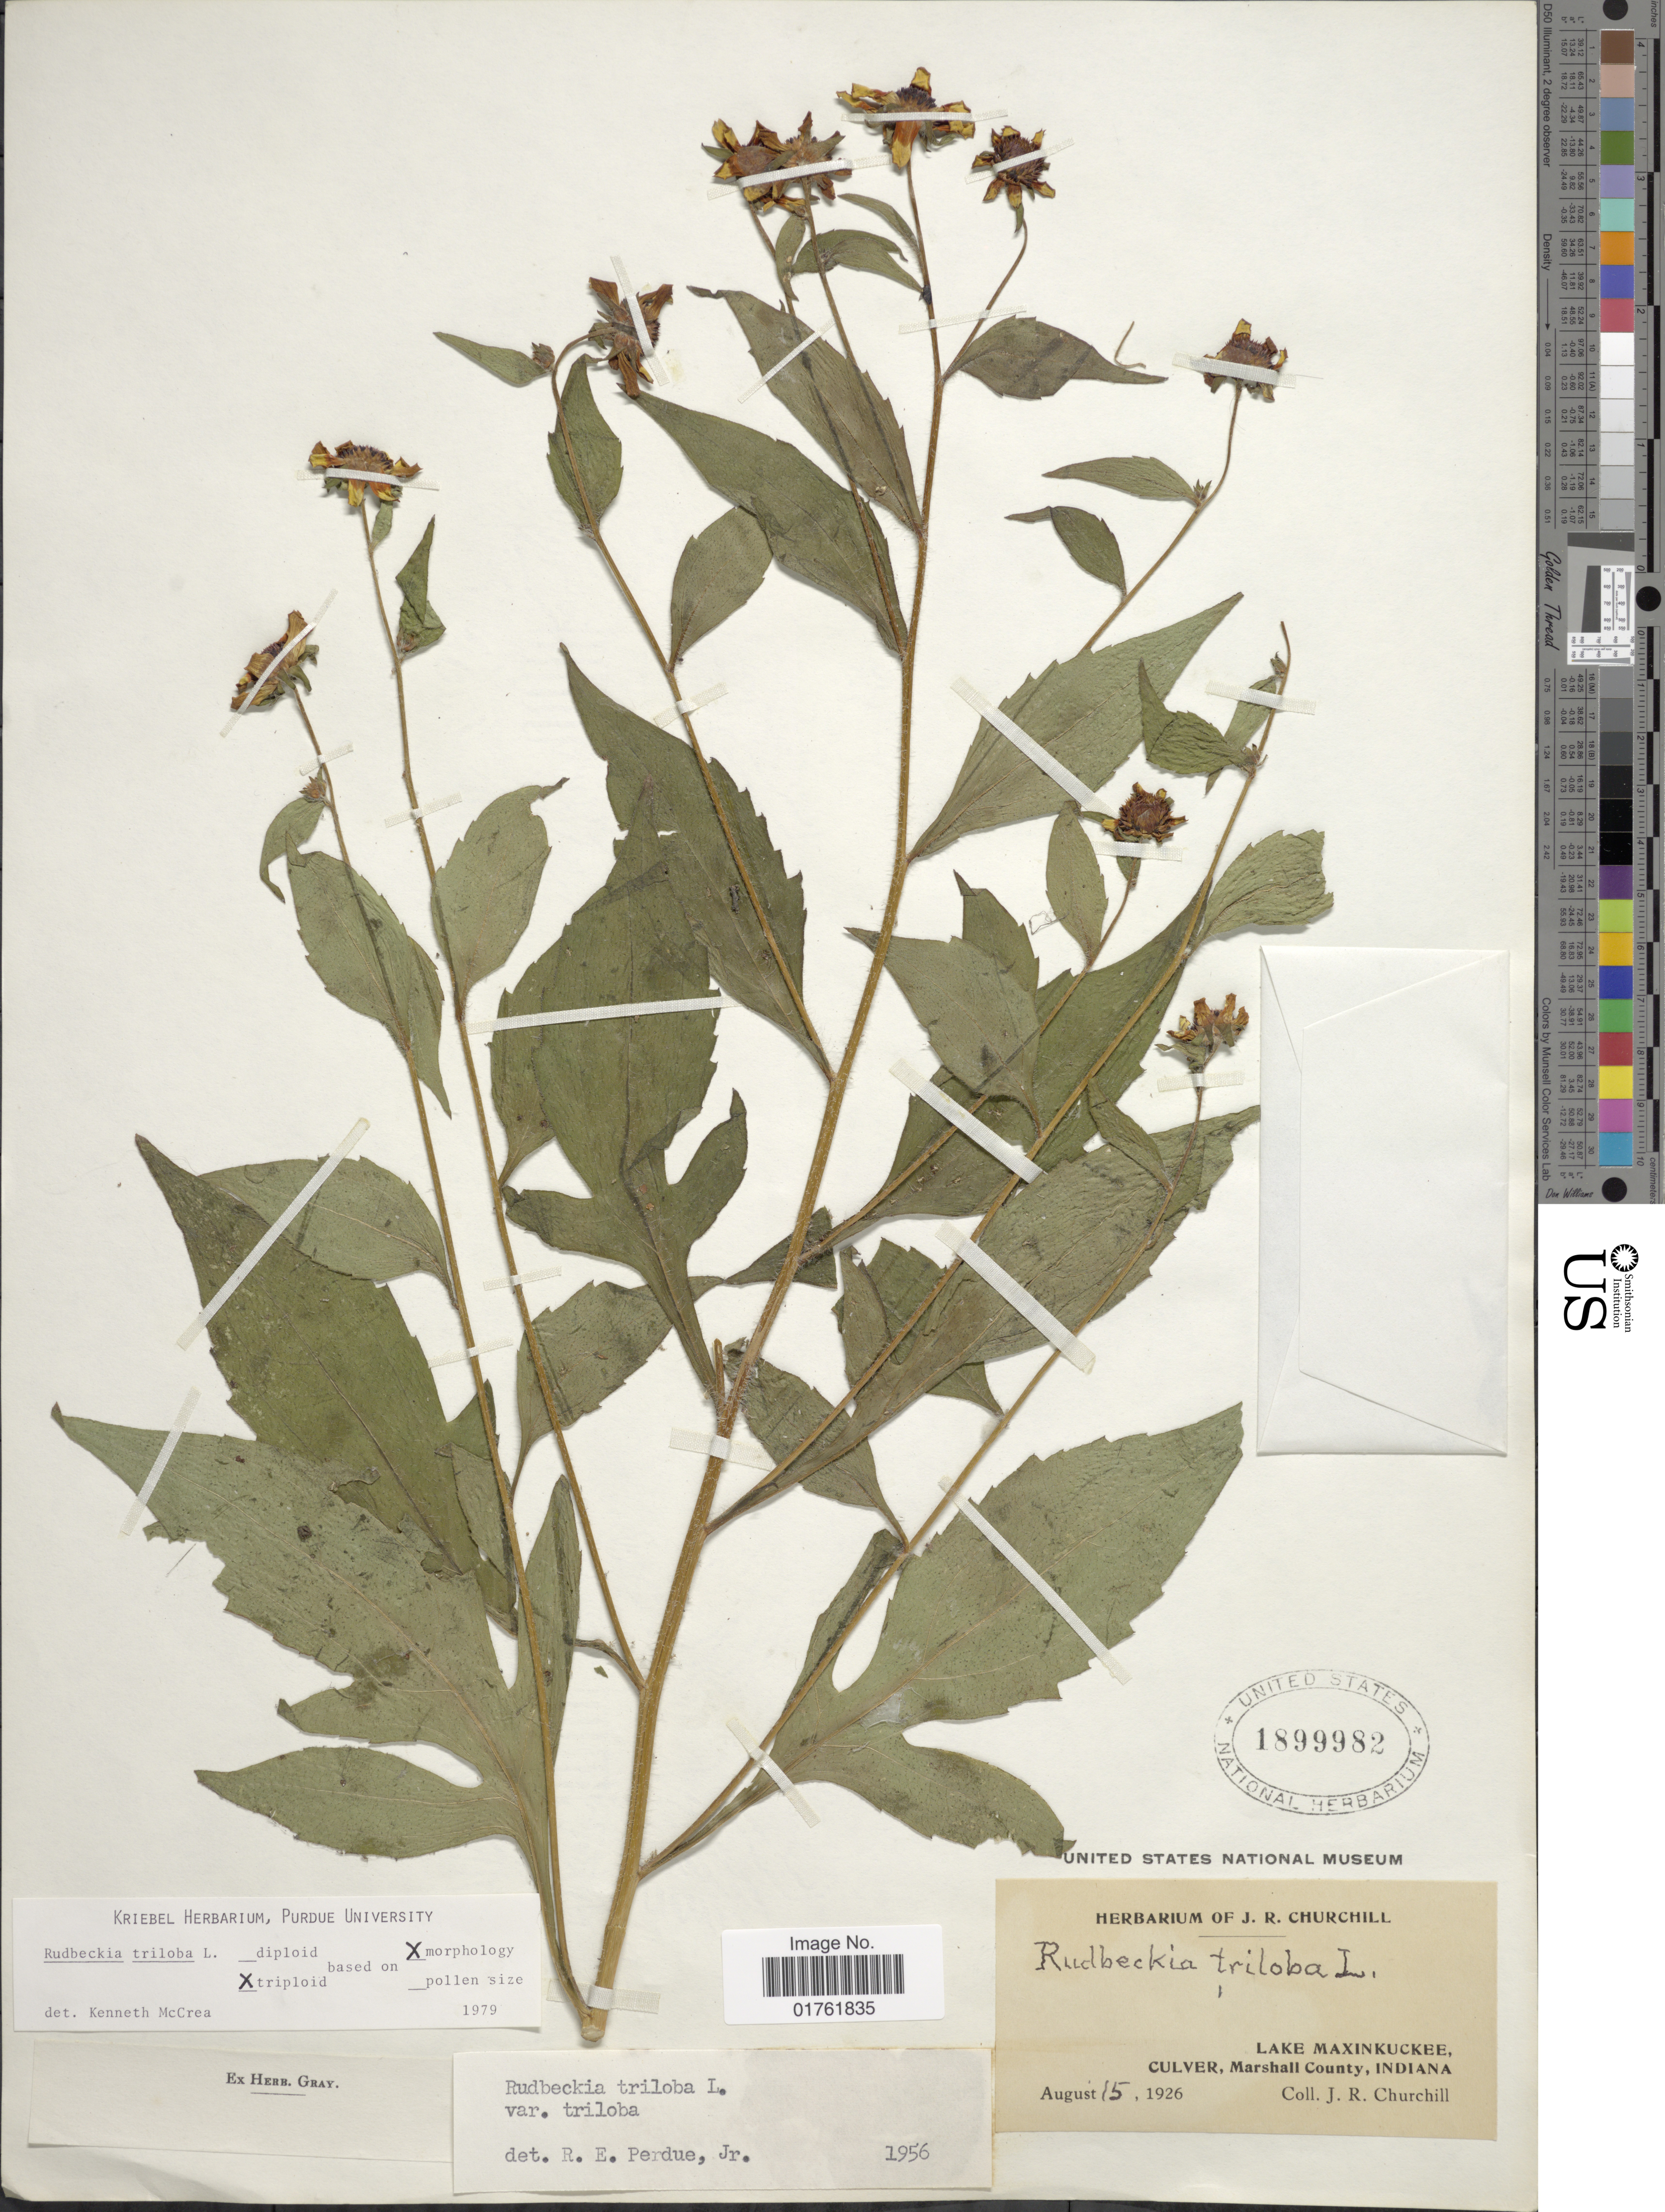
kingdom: Plantae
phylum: Tracheophyta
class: Magnoliopsida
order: Asterales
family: Asteraceae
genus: Rudbeckia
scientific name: Rudbeckia triloba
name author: L.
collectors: J. Churchill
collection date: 1926-08-15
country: United States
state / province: Indiana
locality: Lake Maxinkuckee, Culver, Marshall County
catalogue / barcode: US 1899982